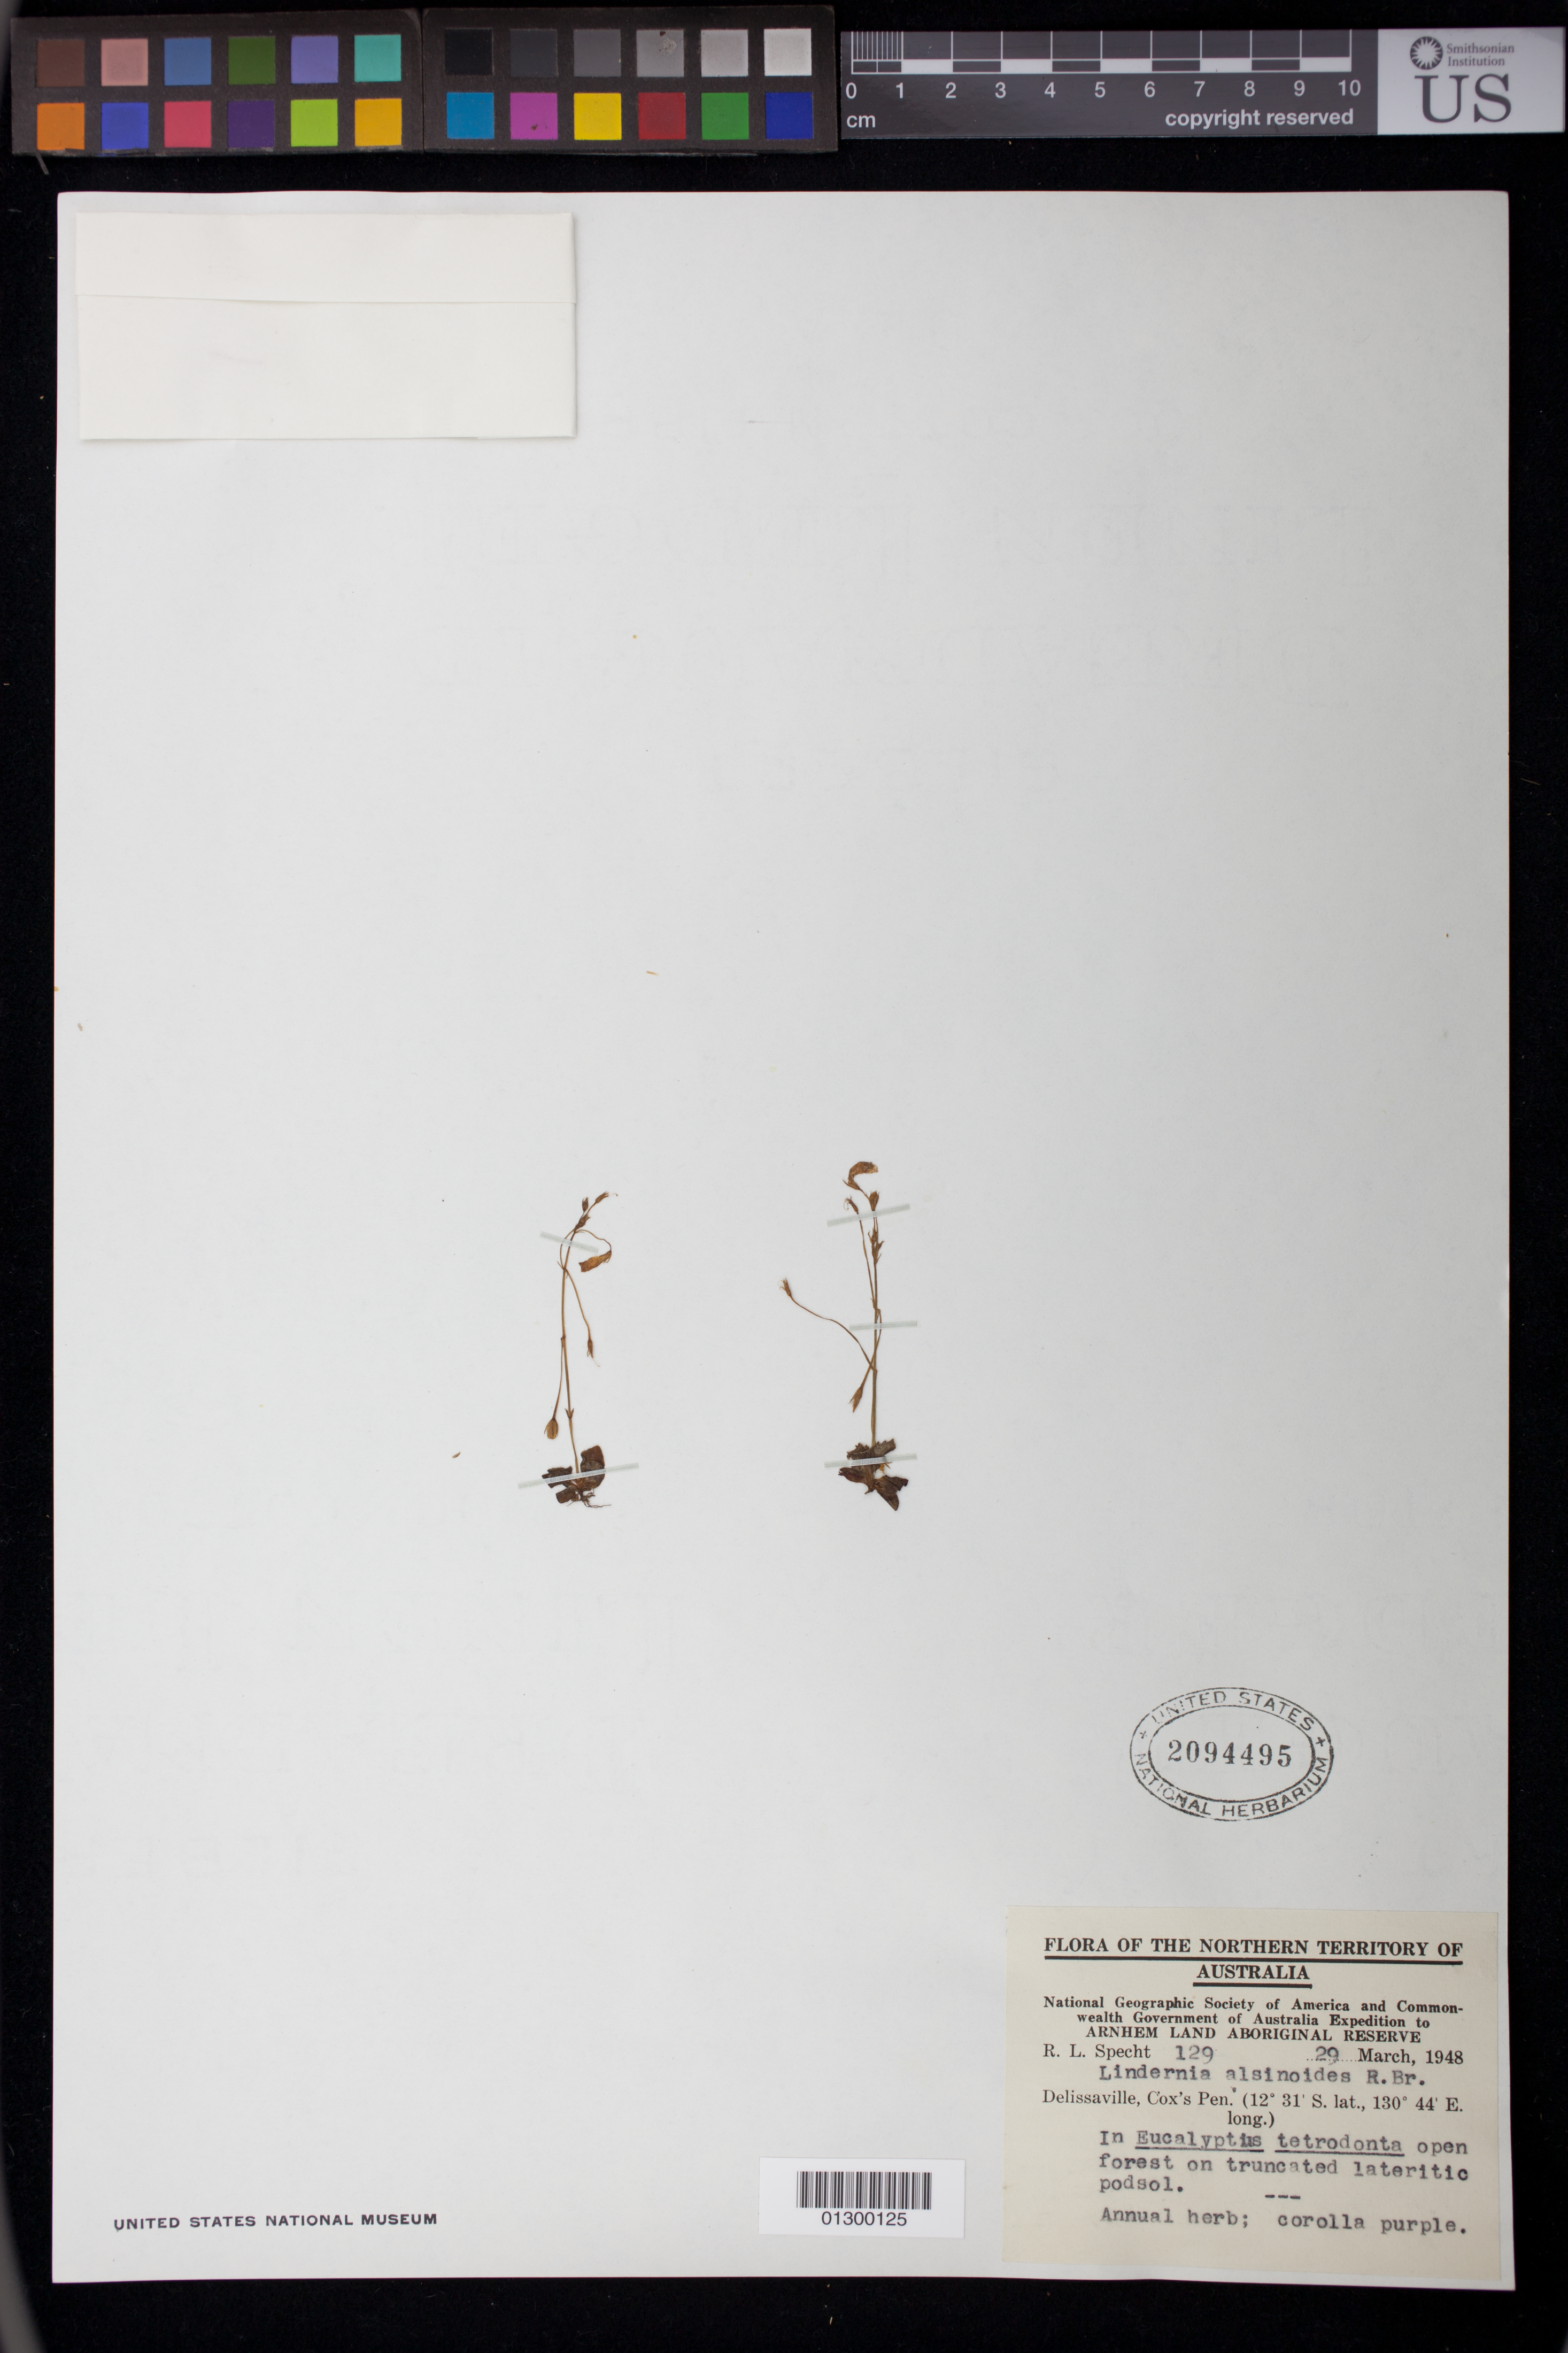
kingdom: Plantae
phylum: Tracheophyta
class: Magnoliopsida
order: Lamiales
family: Linderniaceae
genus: Lindernia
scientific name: Lindernia alsinoides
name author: R. Br.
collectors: R. L. Specht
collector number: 129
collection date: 1948-03-29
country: Australia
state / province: Northern Territory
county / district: Belyuen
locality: Cox's Pen.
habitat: In Eucalyptus tetrodonta open forest on truncated lateritic podsol.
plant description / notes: Annual herb; corolla purple.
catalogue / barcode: US 2094495